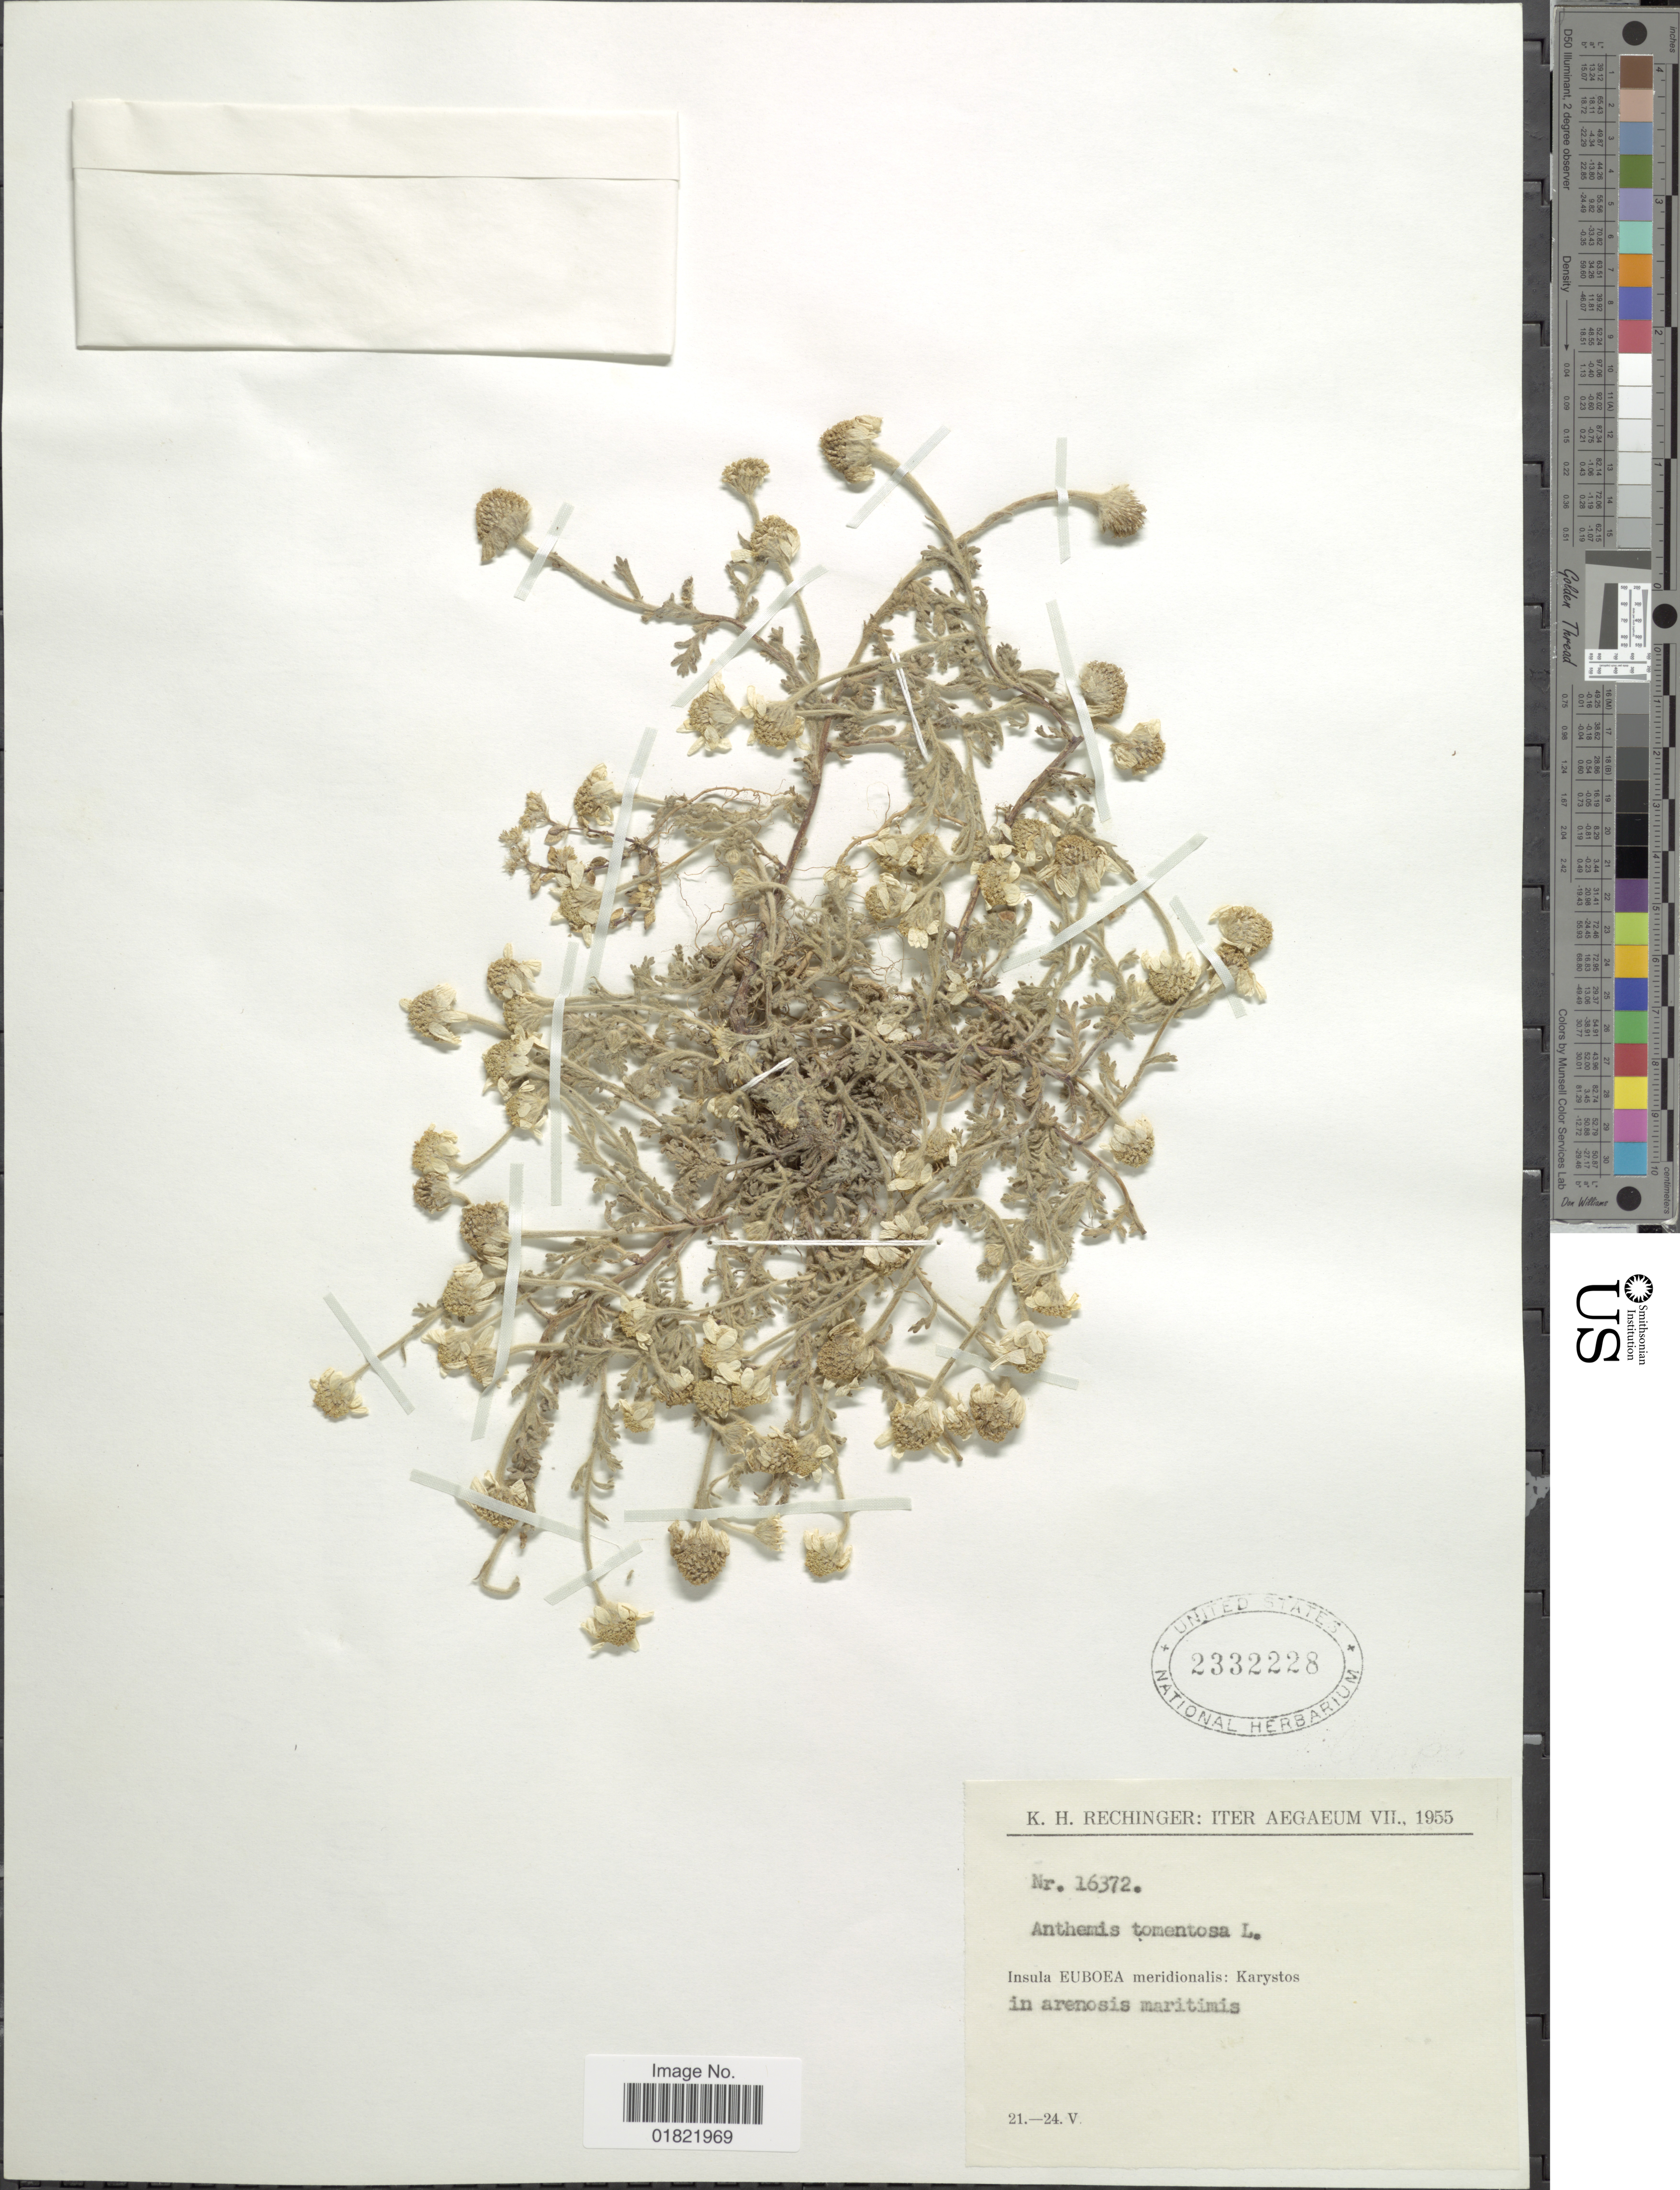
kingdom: Plantae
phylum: Tracheophyta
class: Magnoliopsida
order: Asterales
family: Asteraceae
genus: Anthemis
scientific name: Anthemis tomentosa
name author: Boiss.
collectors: K. H. Rechinger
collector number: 16372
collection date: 1955-05-21/1955-05-24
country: Greece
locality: Insula Euboea meridionalis: Karystos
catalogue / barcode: US 2332228